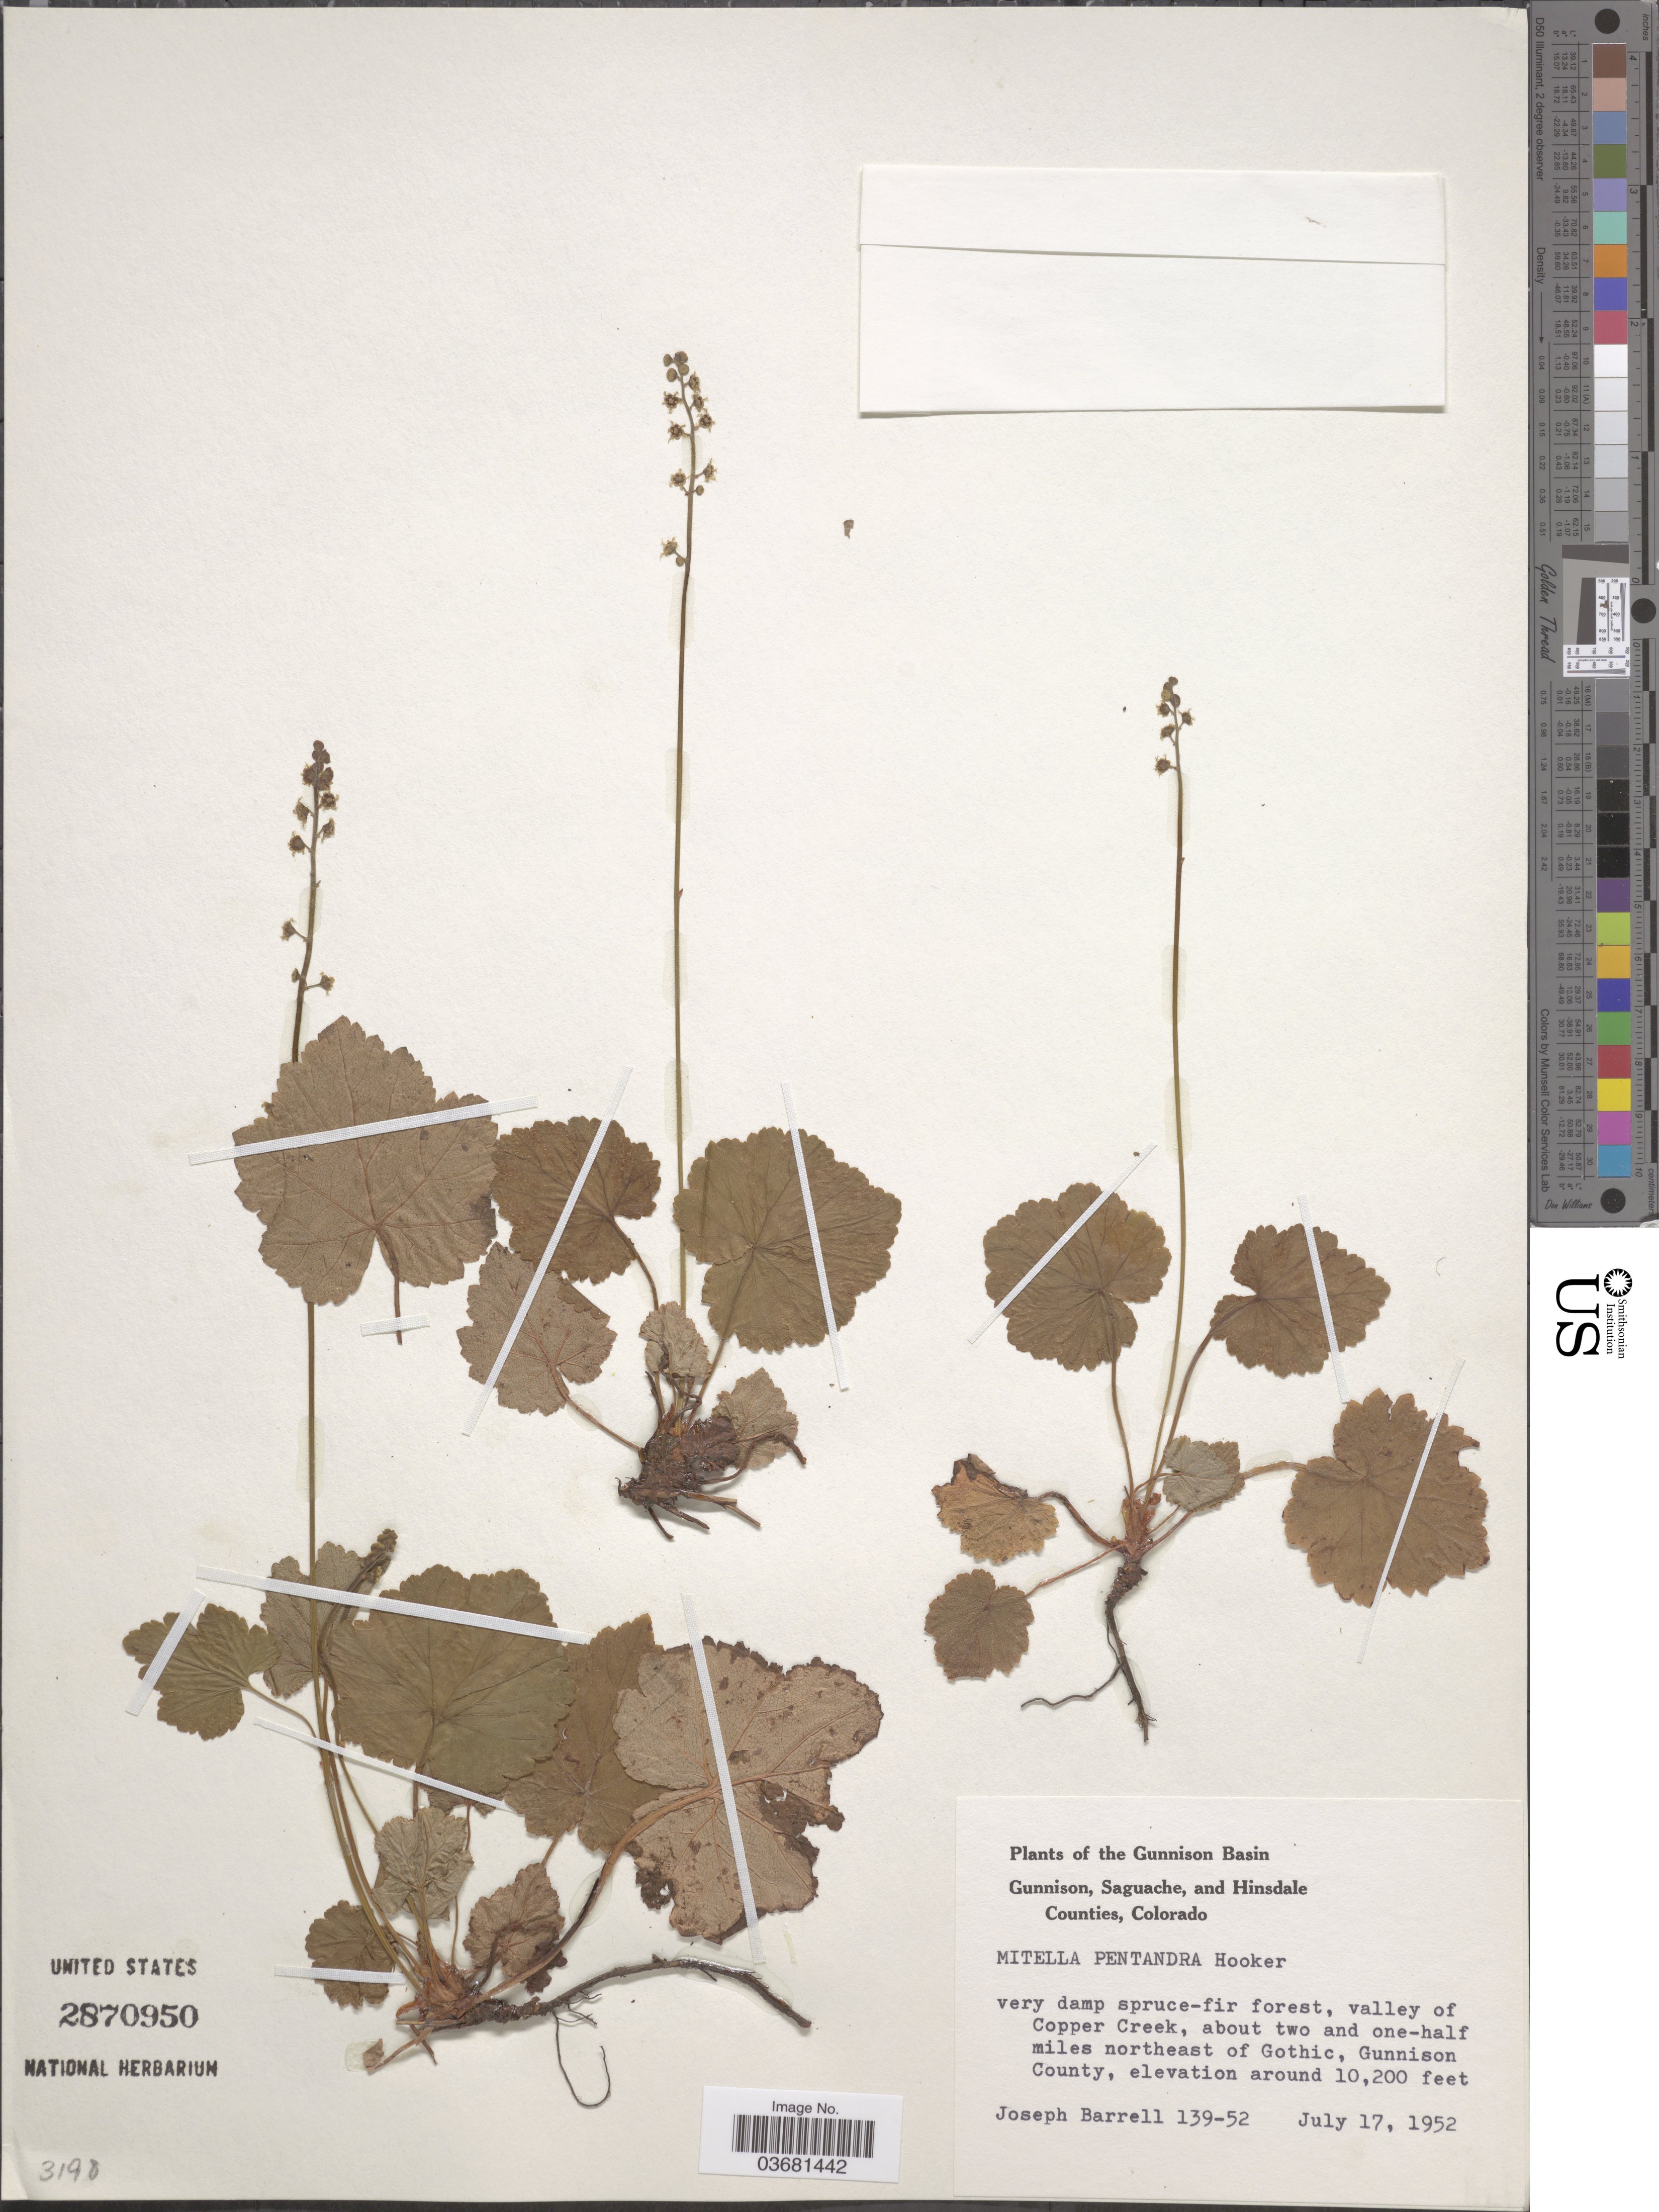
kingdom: Plantae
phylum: Tracheophyta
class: Magnoliopsida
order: Saxifragales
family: Saxifragaceae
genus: Mitella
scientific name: Mitella pentandra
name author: Hook.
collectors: J. Barrell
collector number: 139-52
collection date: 1952-07-17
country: United States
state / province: Colorado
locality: The Gunnison Basin. Valley of Copper Creek, about two and one-half miles northeast of Gothic, Gunnison County.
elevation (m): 3109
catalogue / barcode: US 2870950